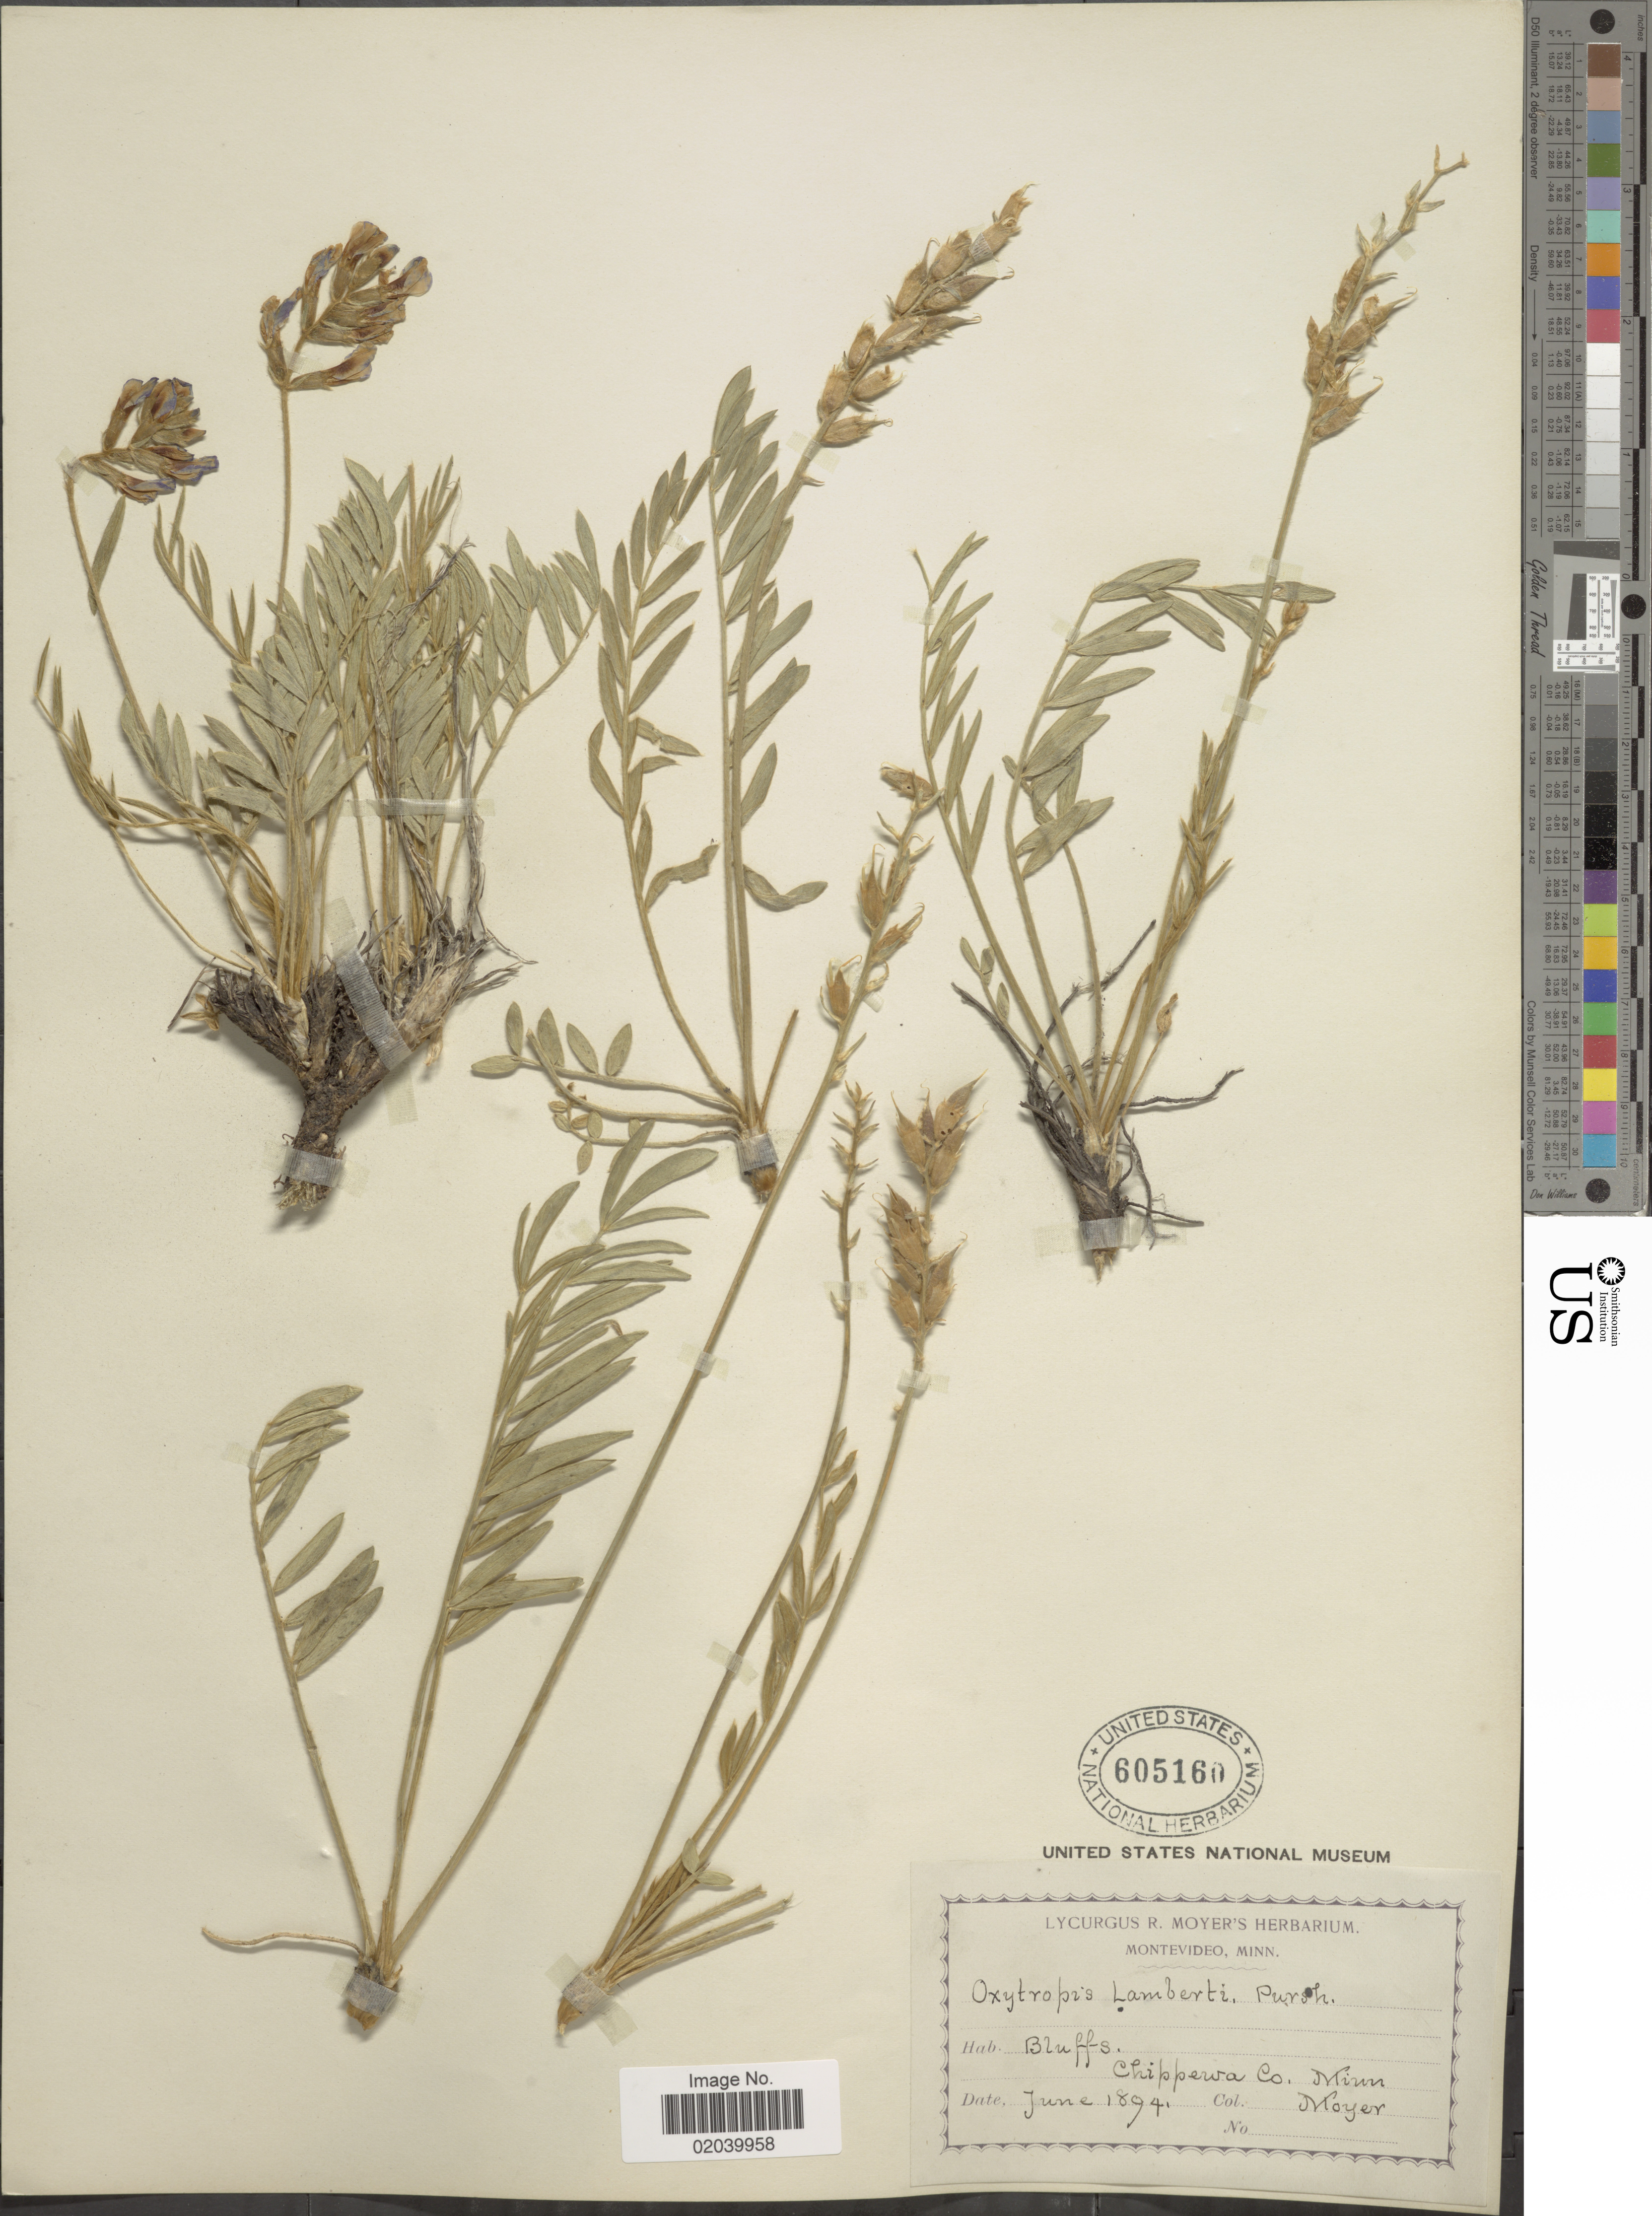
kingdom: Plantae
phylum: Tracheophyta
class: Magnoliopsida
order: Fabales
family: Fabaceae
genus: Oxytropis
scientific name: Oxytropis lambertii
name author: Pursh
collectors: Moyer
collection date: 1894-06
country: United States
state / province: Minnesota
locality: Chippewa Co.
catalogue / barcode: US 605160